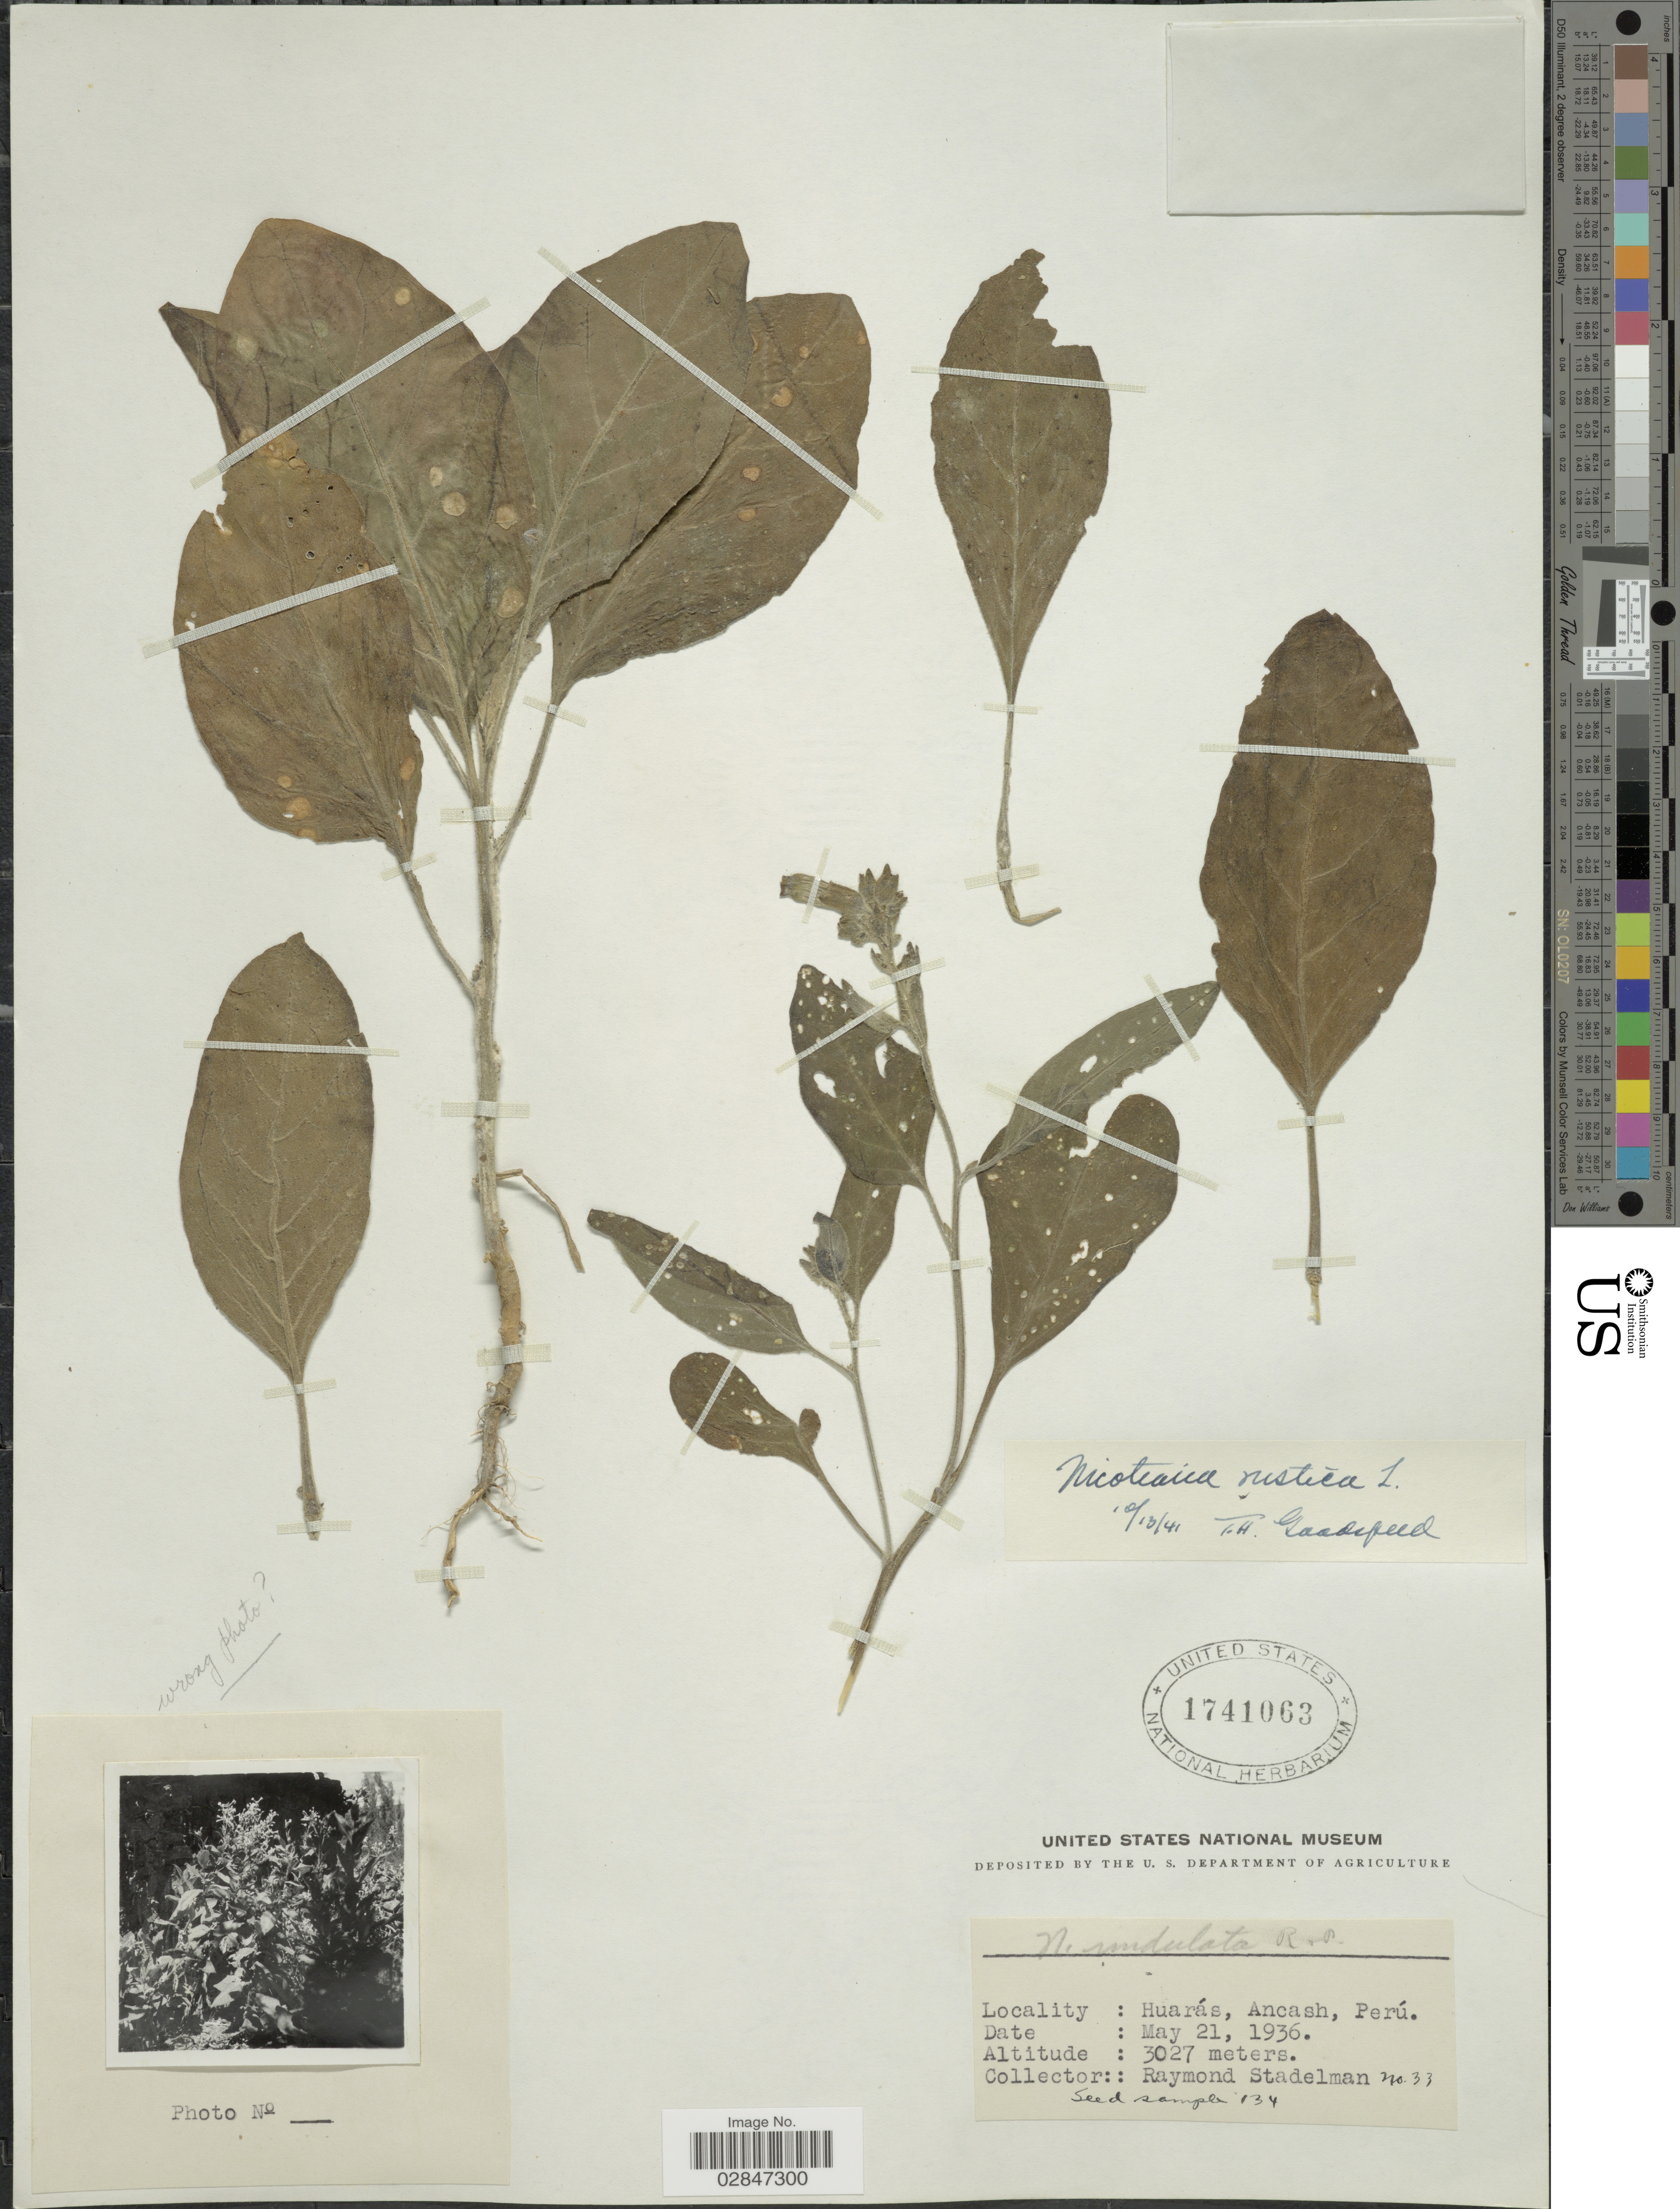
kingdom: Plantae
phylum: Tracheophyta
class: Magnoliopsida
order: Solanales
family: Solanaceae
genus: Nicotiana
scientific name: Nicotiana rustica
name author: L.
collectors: R. Stadelman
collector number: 33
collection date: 1936-05-21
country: Peru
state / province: Ancash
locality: Huarás, Ancash, Perú.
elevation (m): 3027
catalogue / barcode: US 1741063